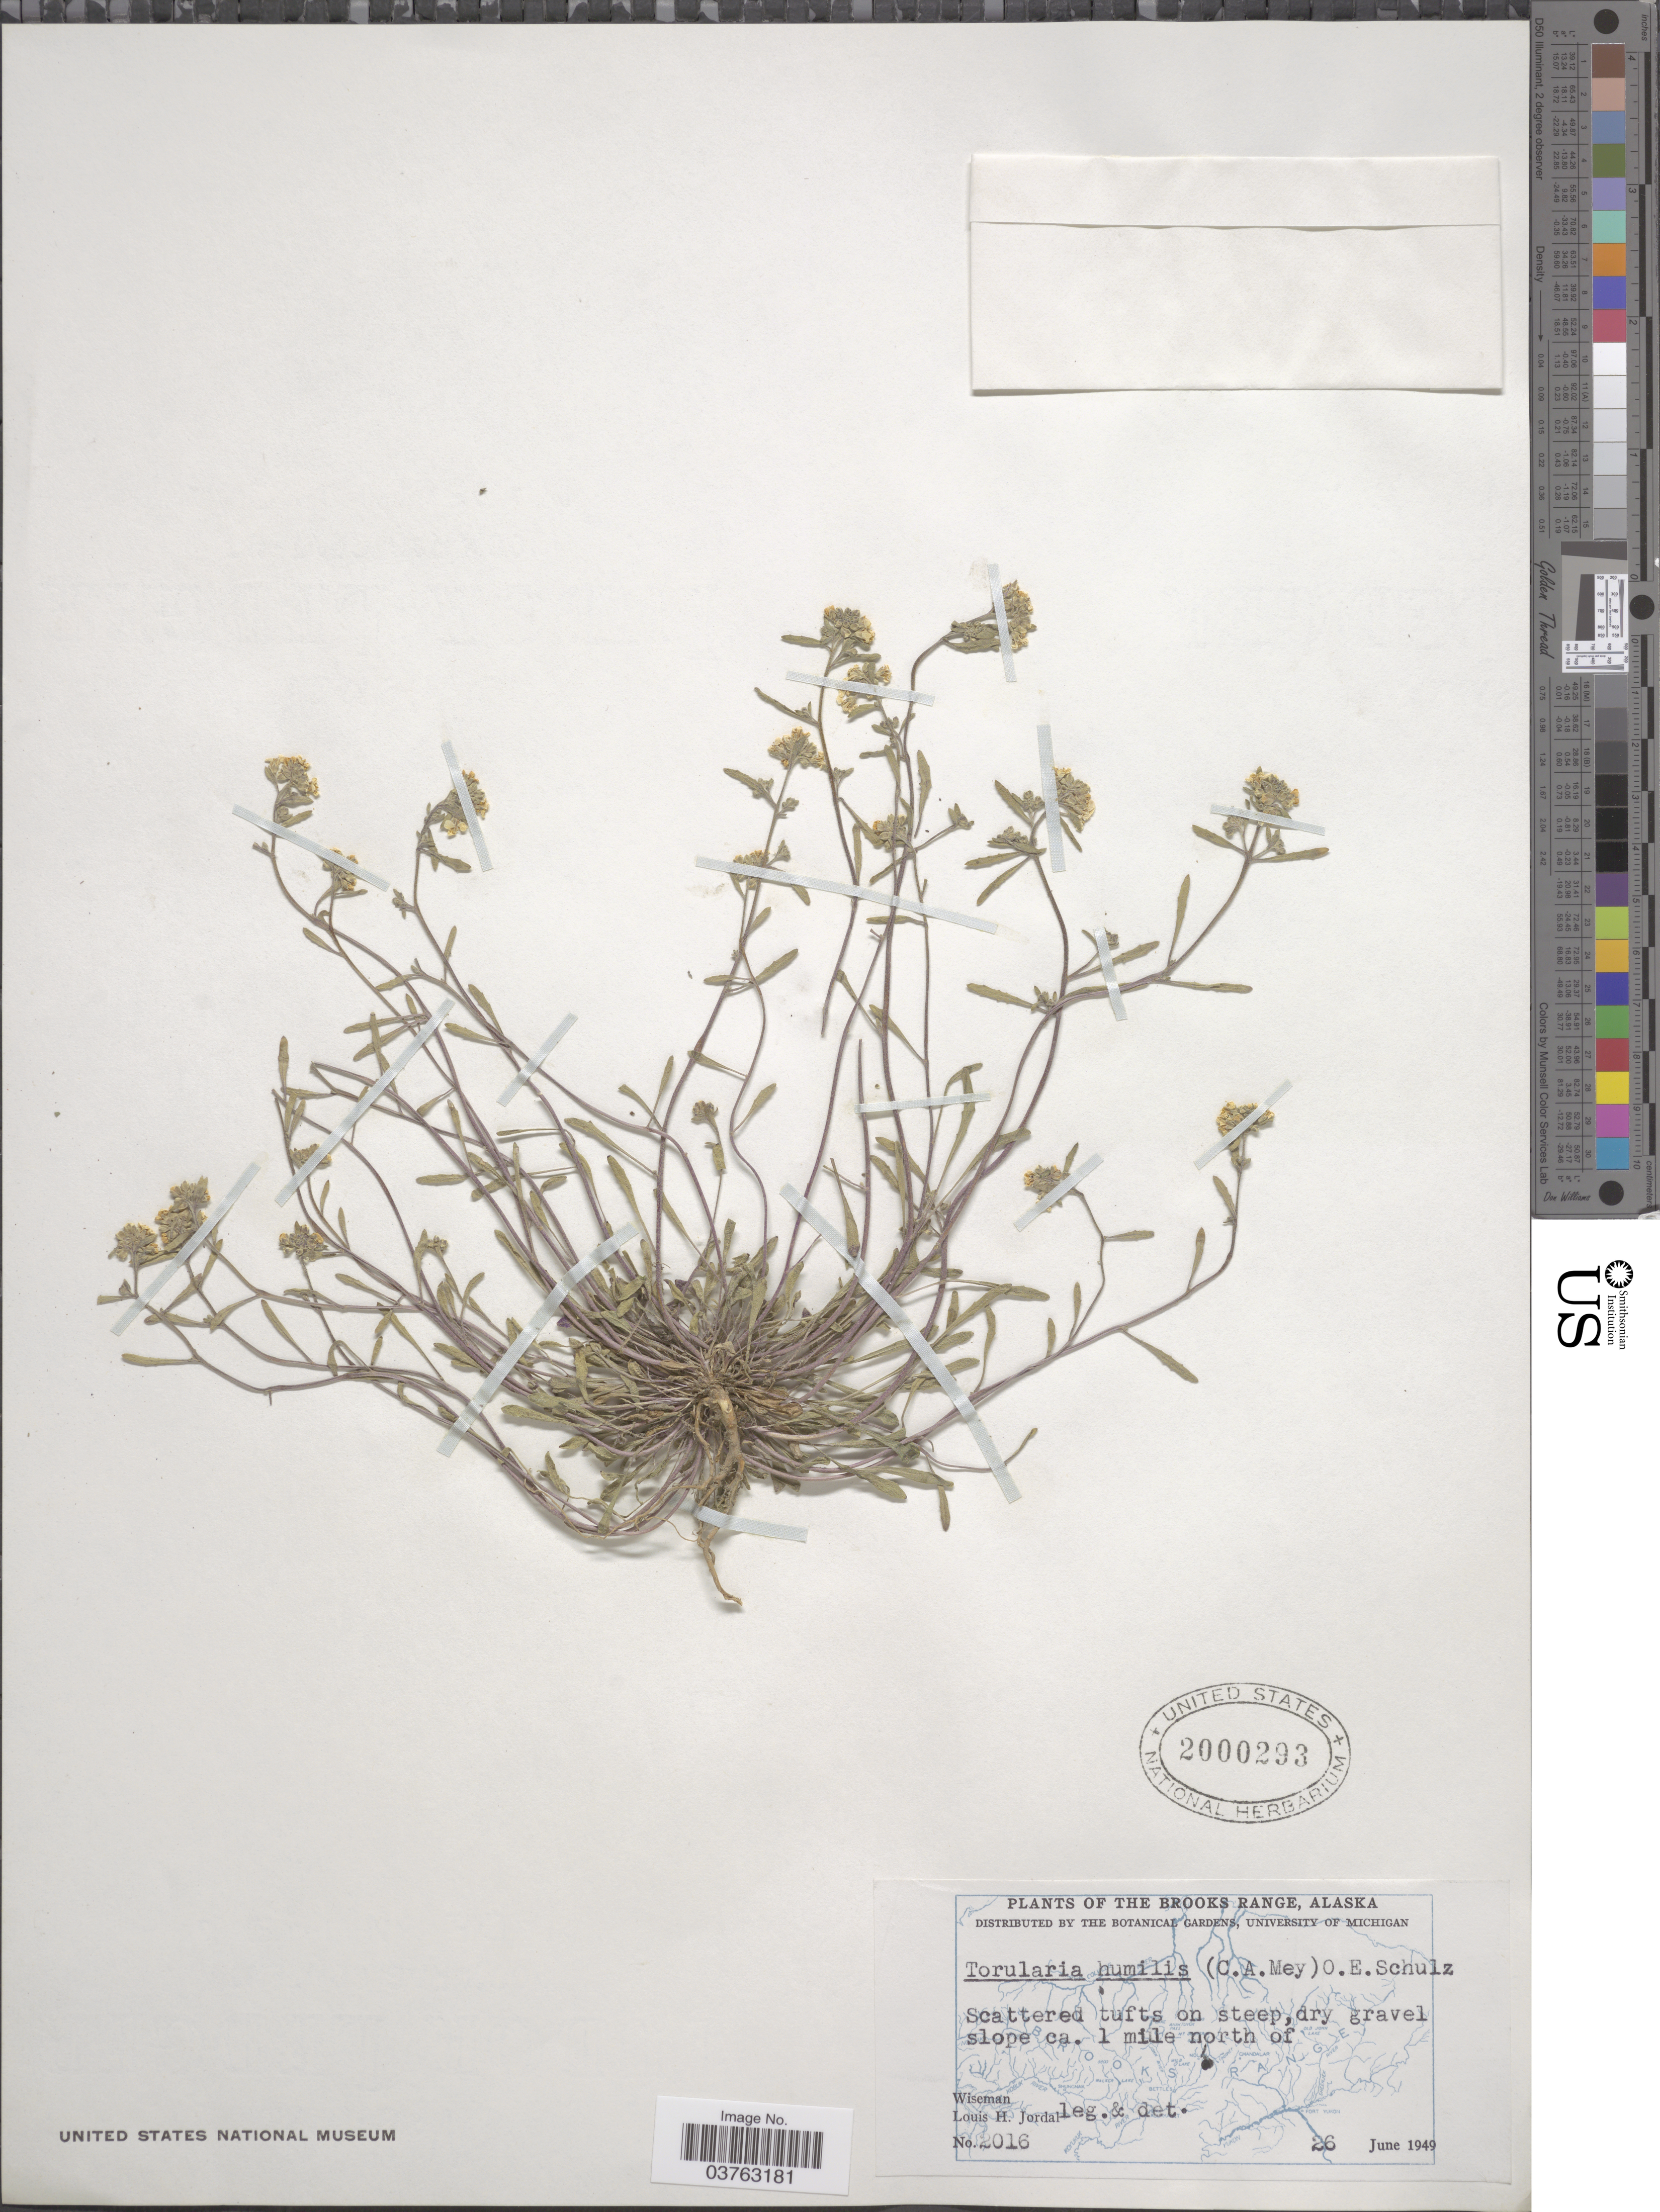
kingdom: Plantae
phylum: Tracheophyta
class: Magnoliopsida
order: Brassicales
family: Brassicaceae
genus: Neotorularia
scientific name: Neotorularia humilis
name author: (C.A. Mey.) Hedge & J. Léonard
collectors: L. Jordal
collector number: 2016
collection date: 1949-06-26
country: United States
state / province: Alaska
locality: The Brooks Range. Dry gravel slope ca. 1 mile north of Wiseman.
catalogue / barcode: US 2000293